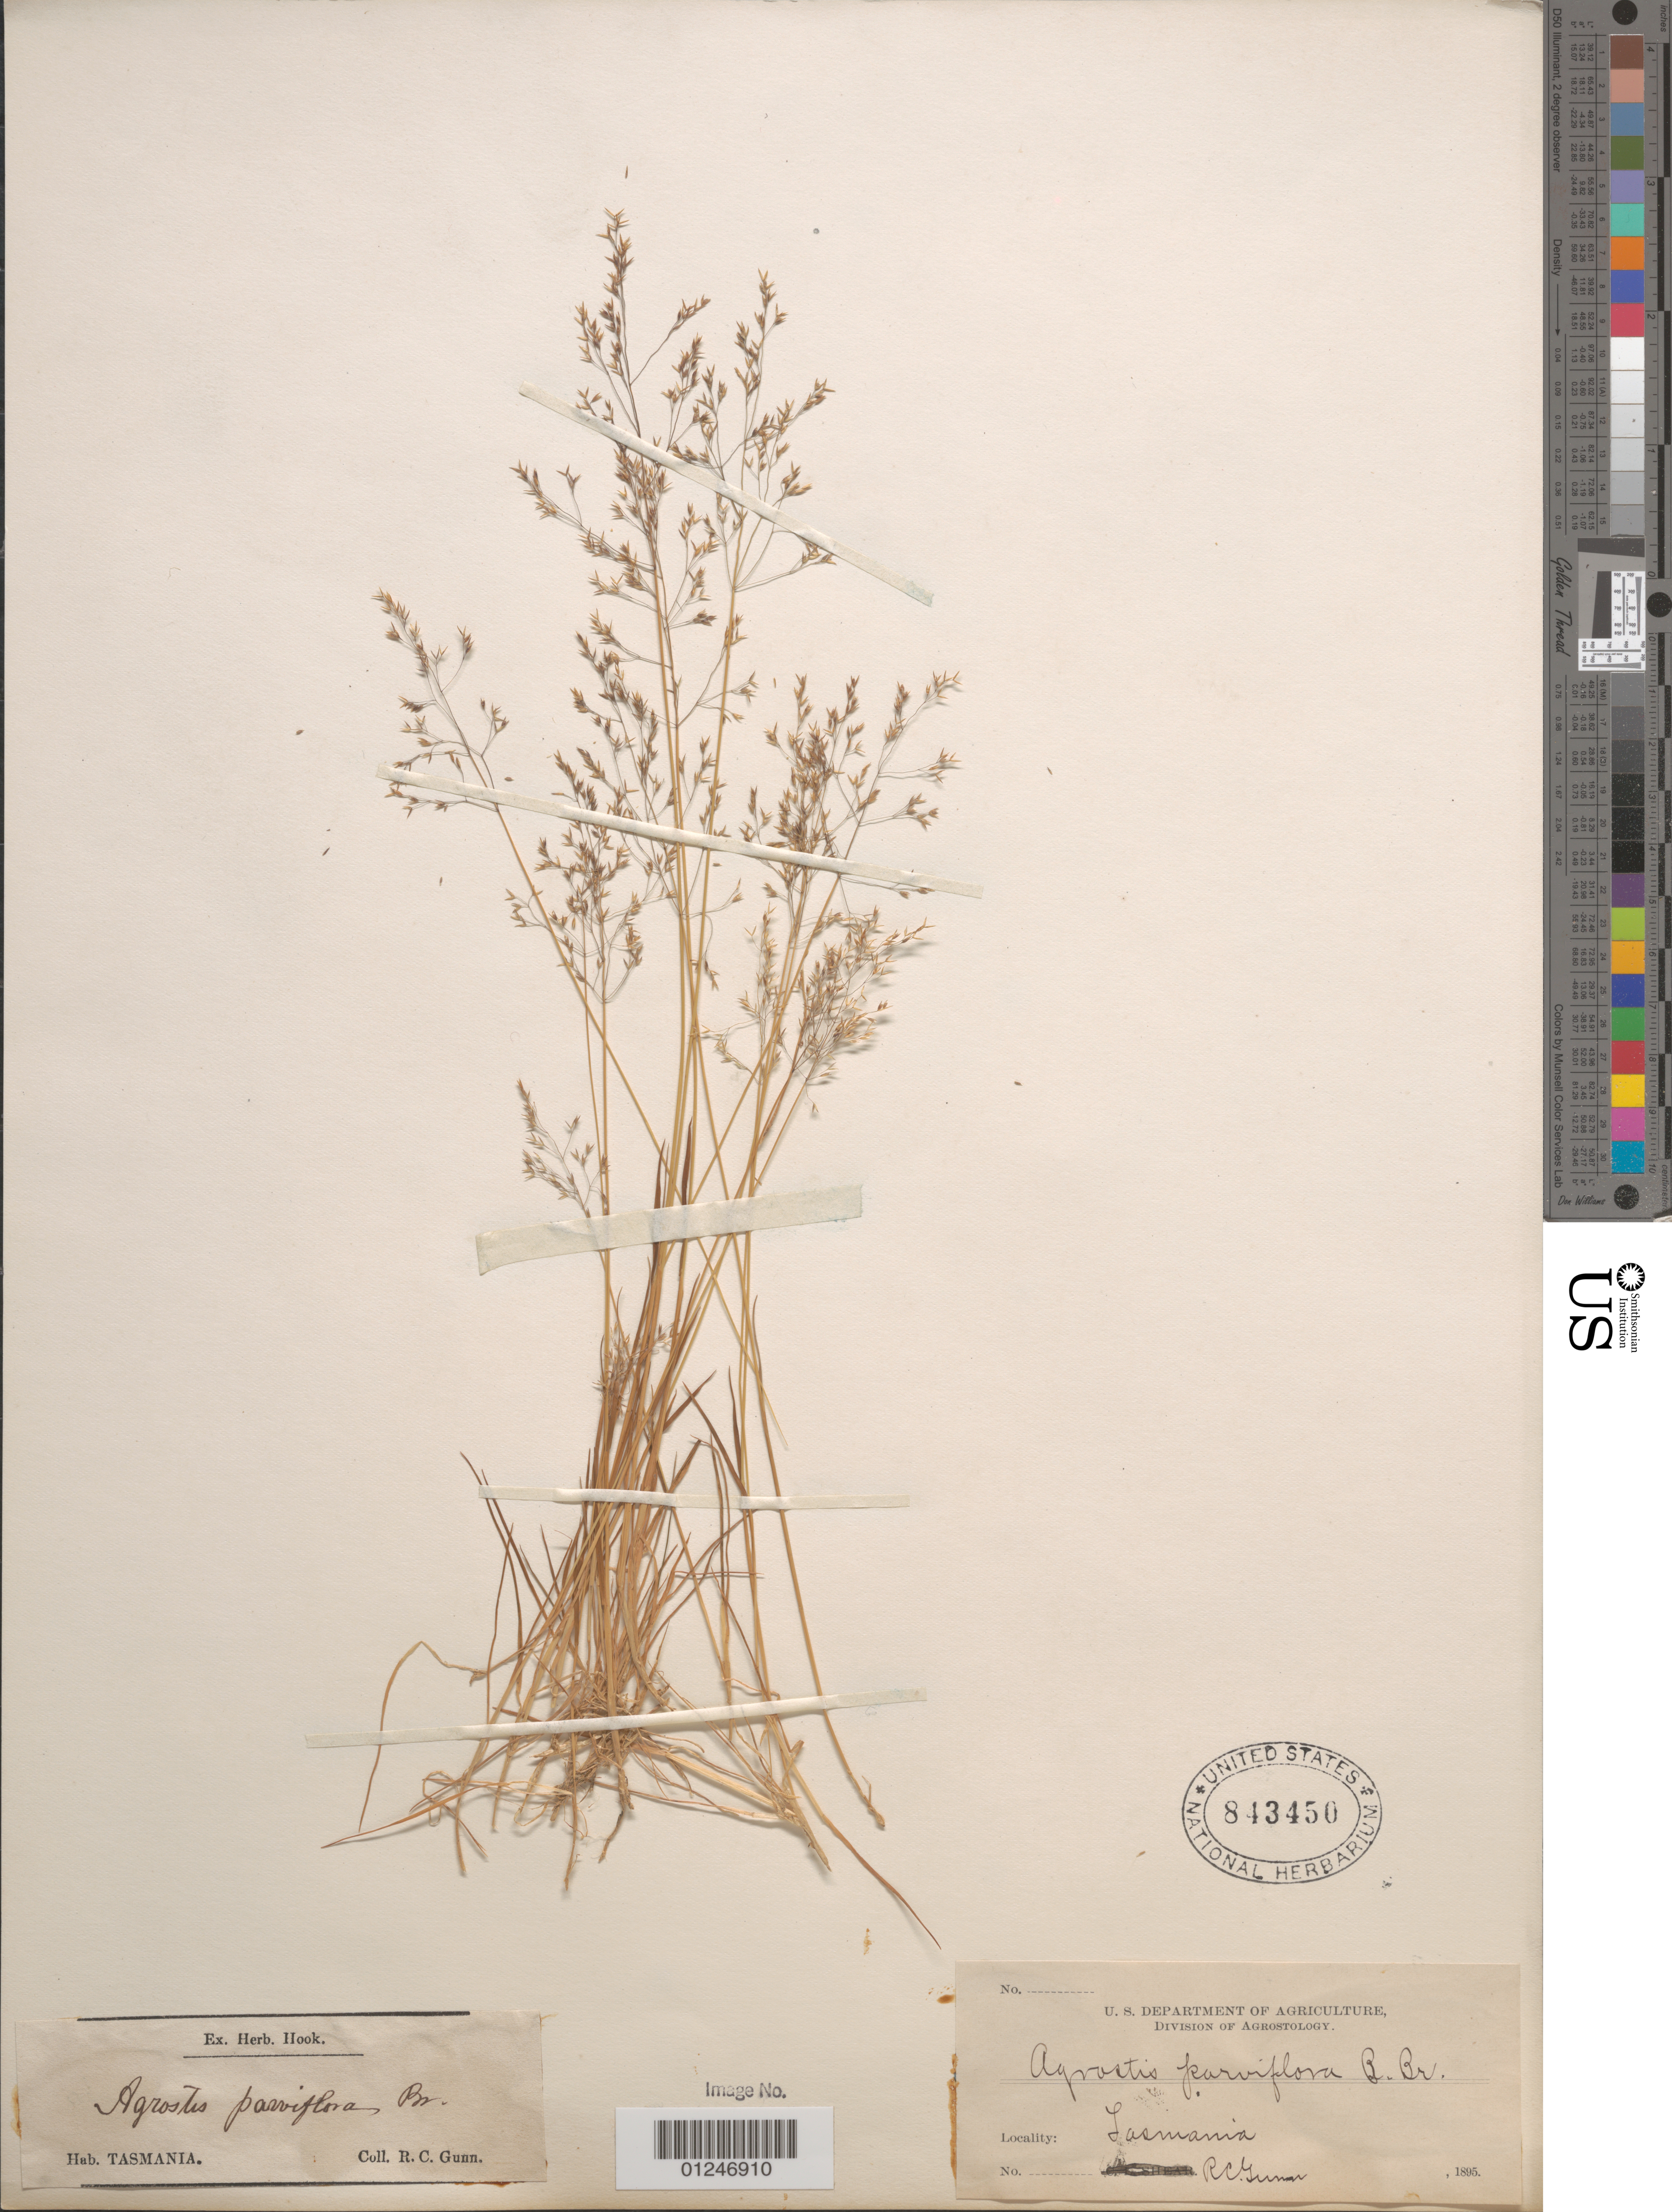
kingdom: Plantae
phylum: Tracheophyta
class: Liliopsida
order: Poales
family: Poaceae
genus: Agrostis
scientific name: Agrostis parviflora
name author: R. Br.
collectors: R. Gunn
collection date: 1895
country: Australia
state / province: Tasmania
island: Tasmania Island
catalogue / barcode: US 843450